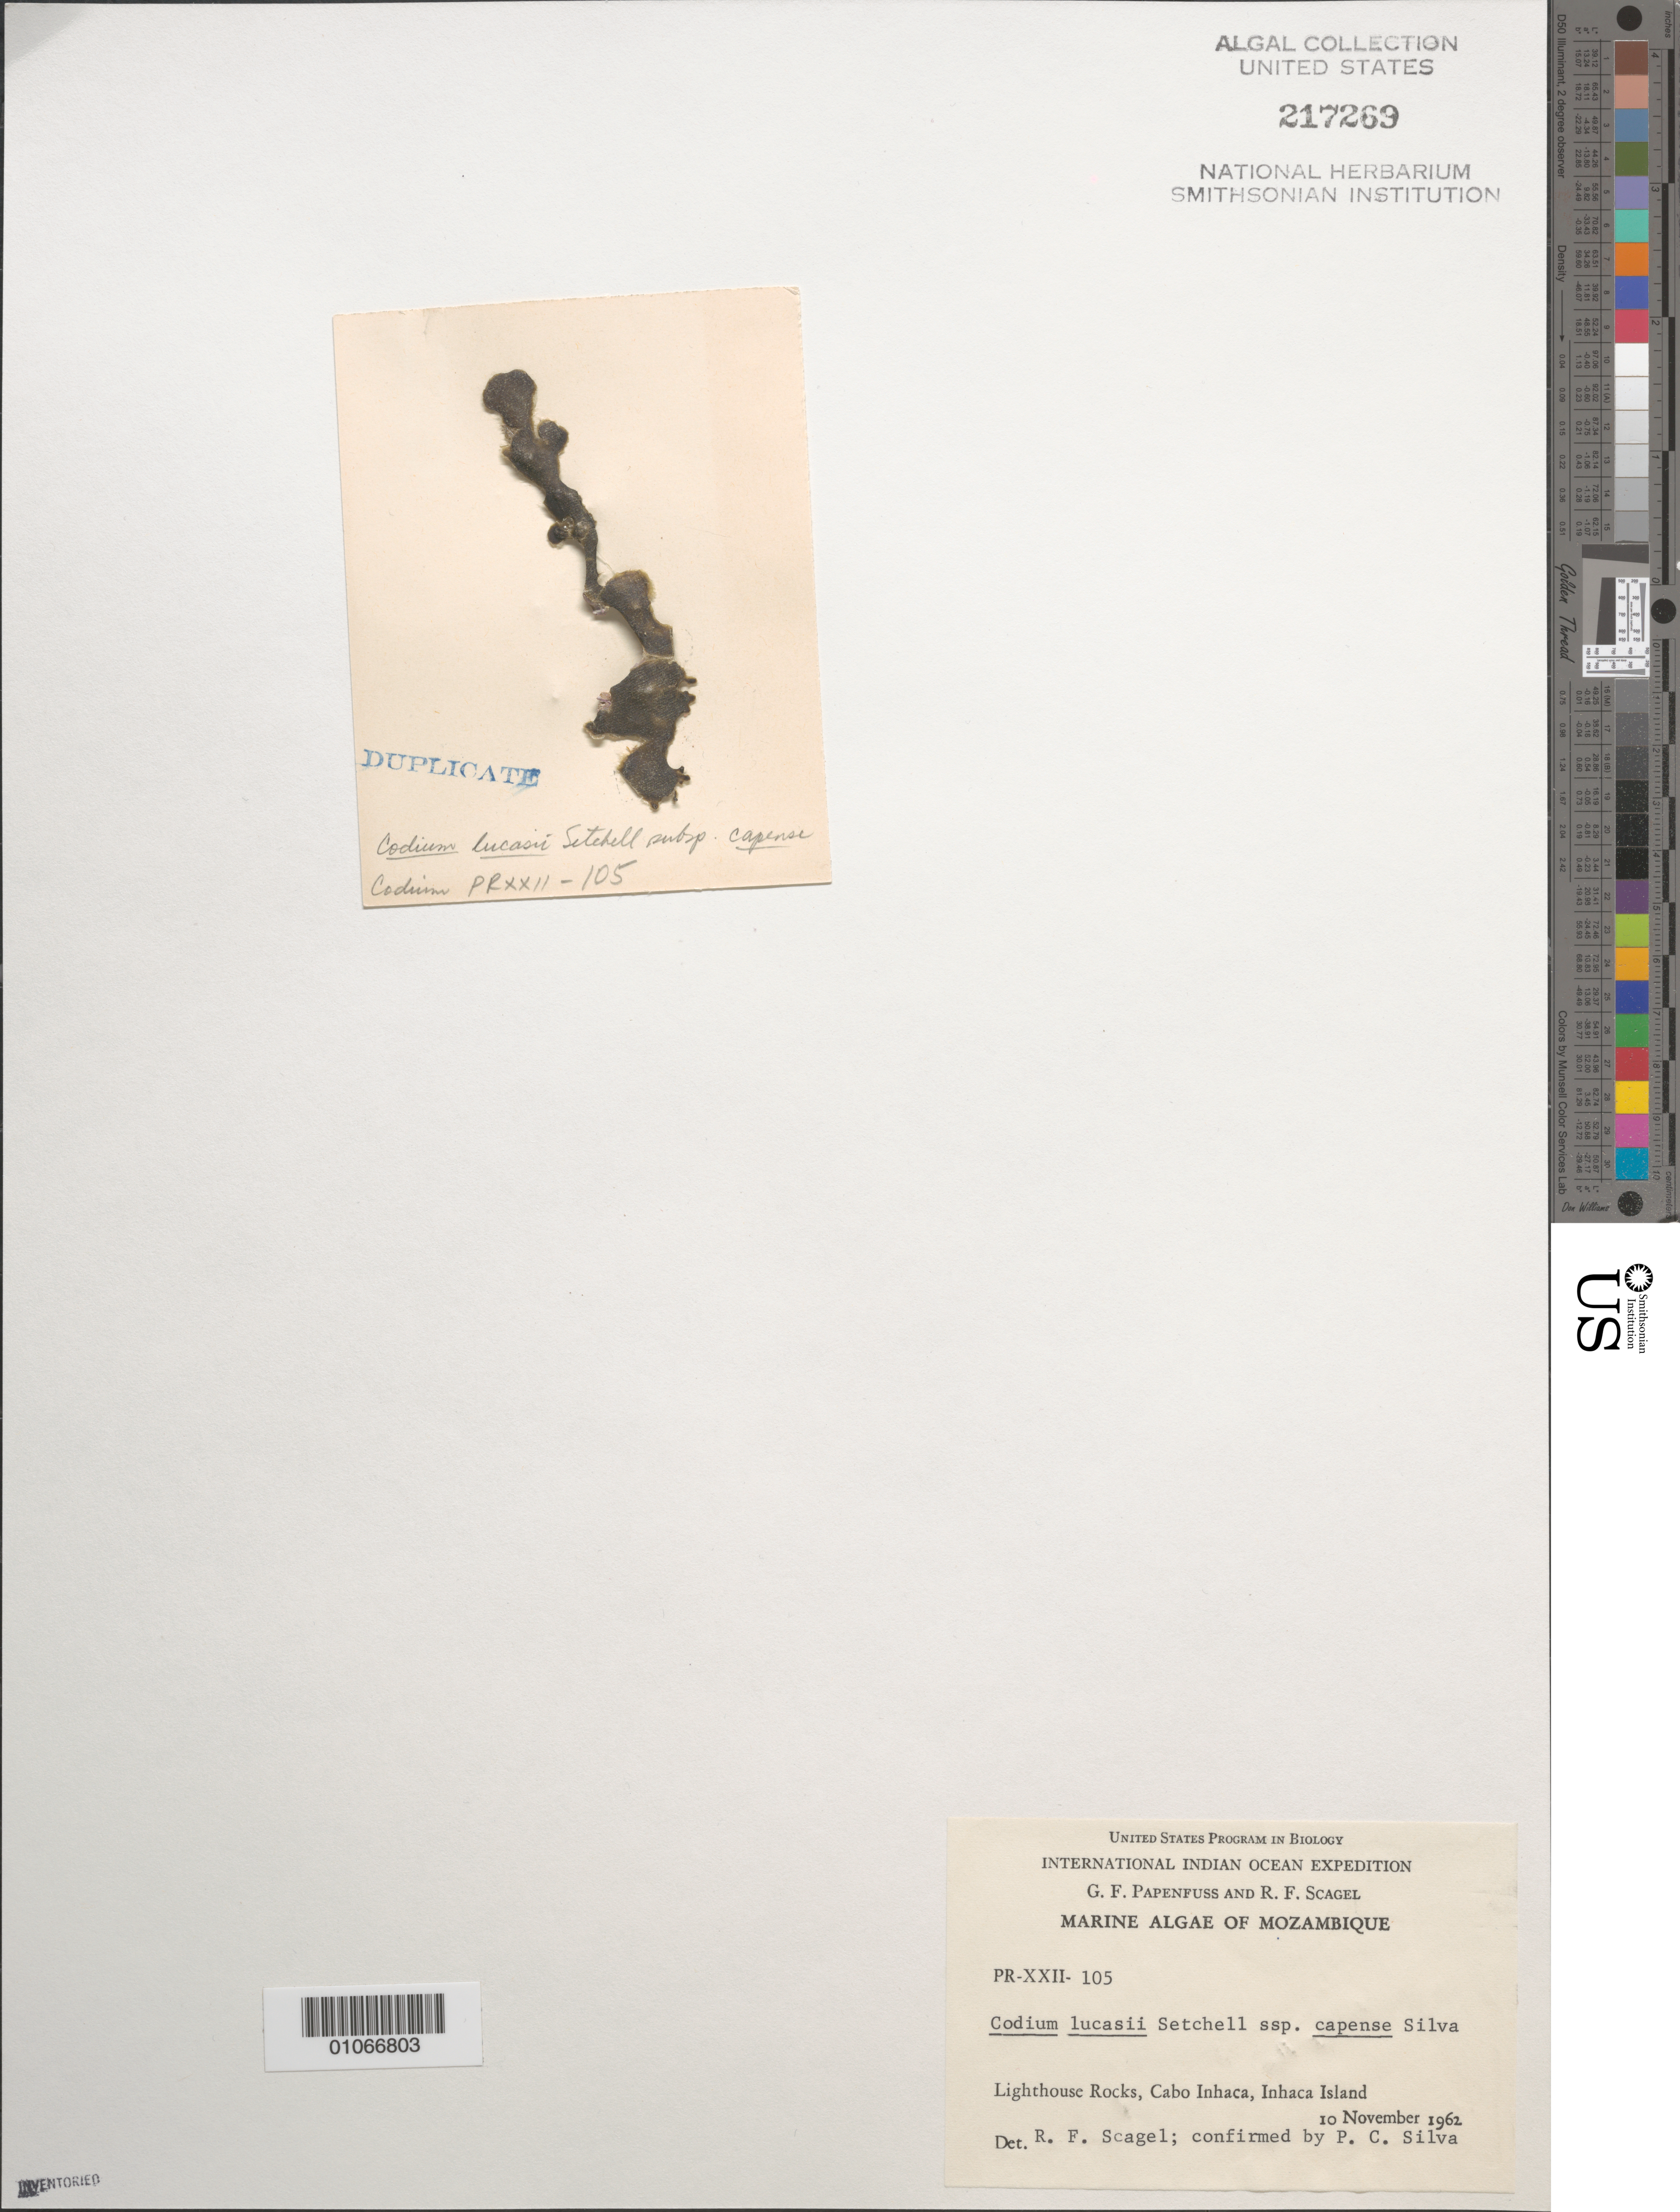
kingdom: Plantae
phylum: Chlorophyta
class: Ulvophyceae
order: Bryopsidales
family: Codiaceae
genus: Codium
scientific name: Codium lucasii subsp. capense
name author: P.C. Silva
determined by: Scagel, R. F.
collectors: G. Papenfuss & R. F. Scagel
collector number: PR-XXII-105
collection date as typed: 10 Nov 1962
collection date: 1962-11-10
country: Mozambique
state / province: Maputo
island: Inhaca Island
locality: Lighthouse Rocks, Cabo Inhaca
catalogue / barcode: US 217269